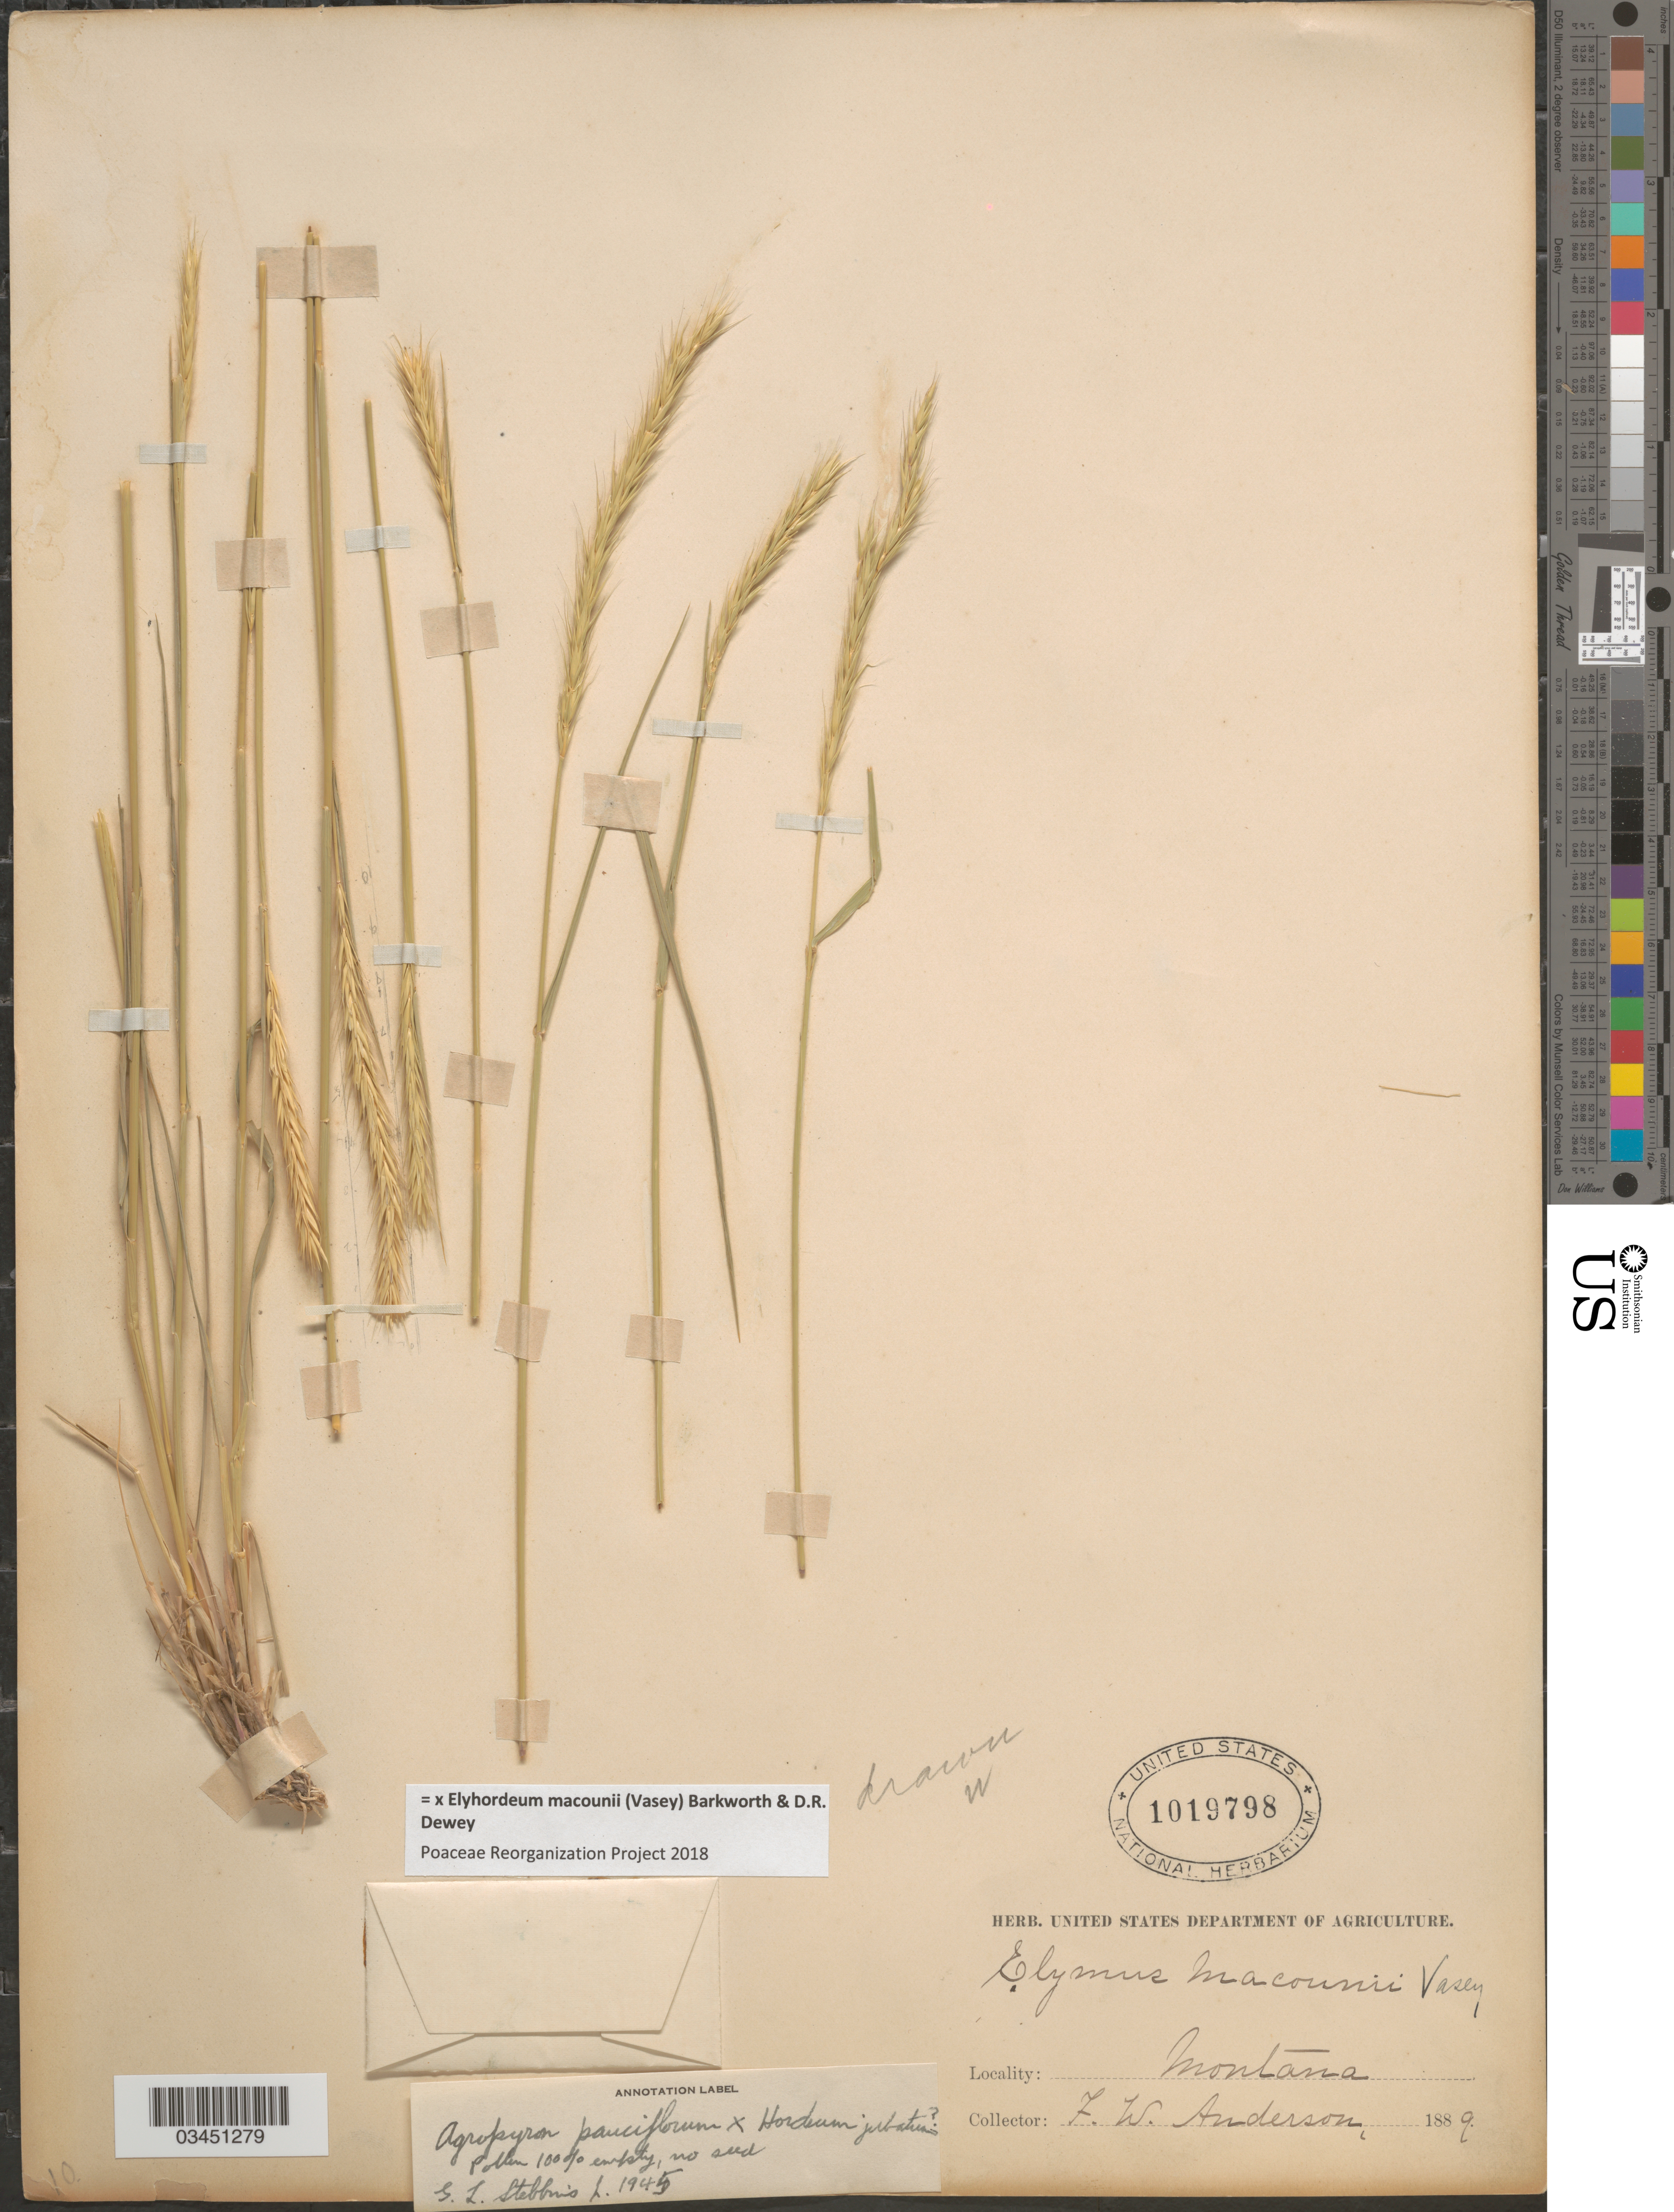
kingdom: Plantae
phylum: Tracheophyta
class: Liliopsida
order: Poales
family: Poaceae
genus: Elyhordeum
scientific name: x Elyhordeum macounii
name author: (Vasey) Barkworth & Dewey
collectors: F. W. Anderson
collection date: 1889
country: United States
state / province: Montana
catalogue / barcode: US 1019798